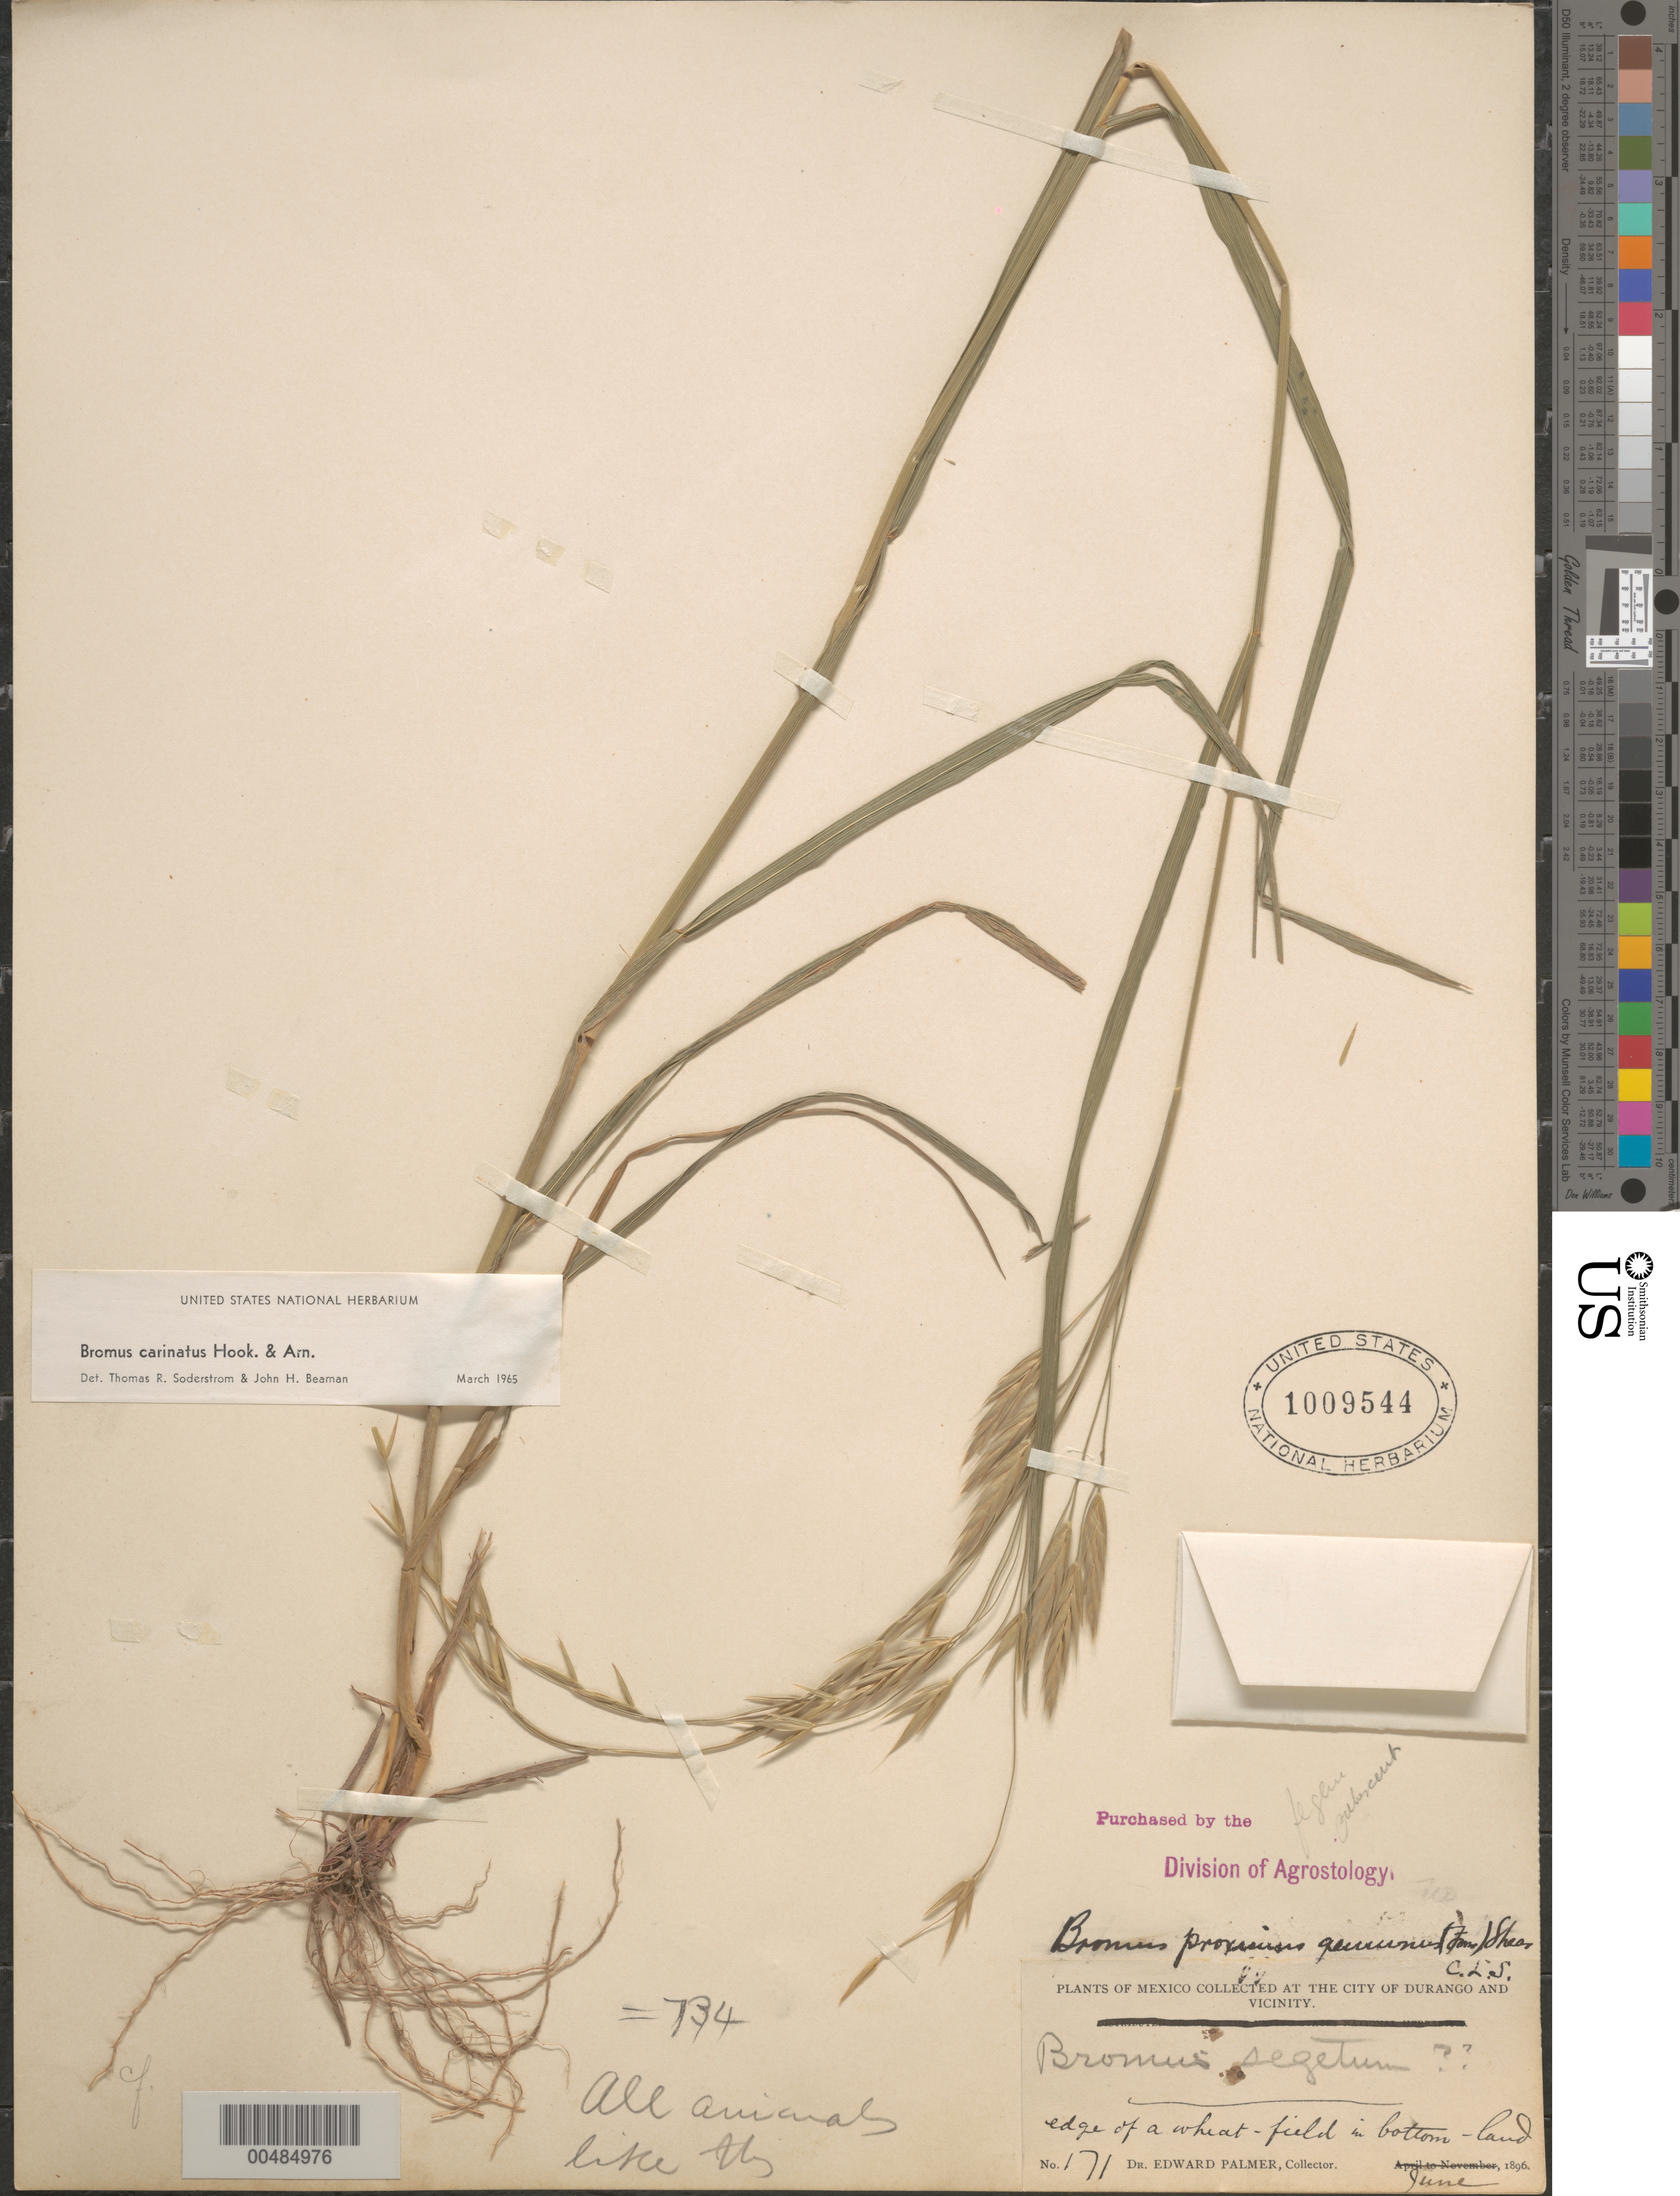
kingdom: Plantae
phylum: Tracheophyta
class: Liliopsida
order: Poales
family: Poaceae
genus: Bromus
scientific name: Bromus carinatus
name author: Hook. & Arn.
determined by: Soderstrom, T. R.; Beaman, J. H.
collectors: E. Palmer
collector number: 171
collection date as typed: Jun 1896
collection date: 1896-06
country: Mexico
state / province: Durango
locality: City of Durango and vicinity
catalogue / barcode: US 1009544